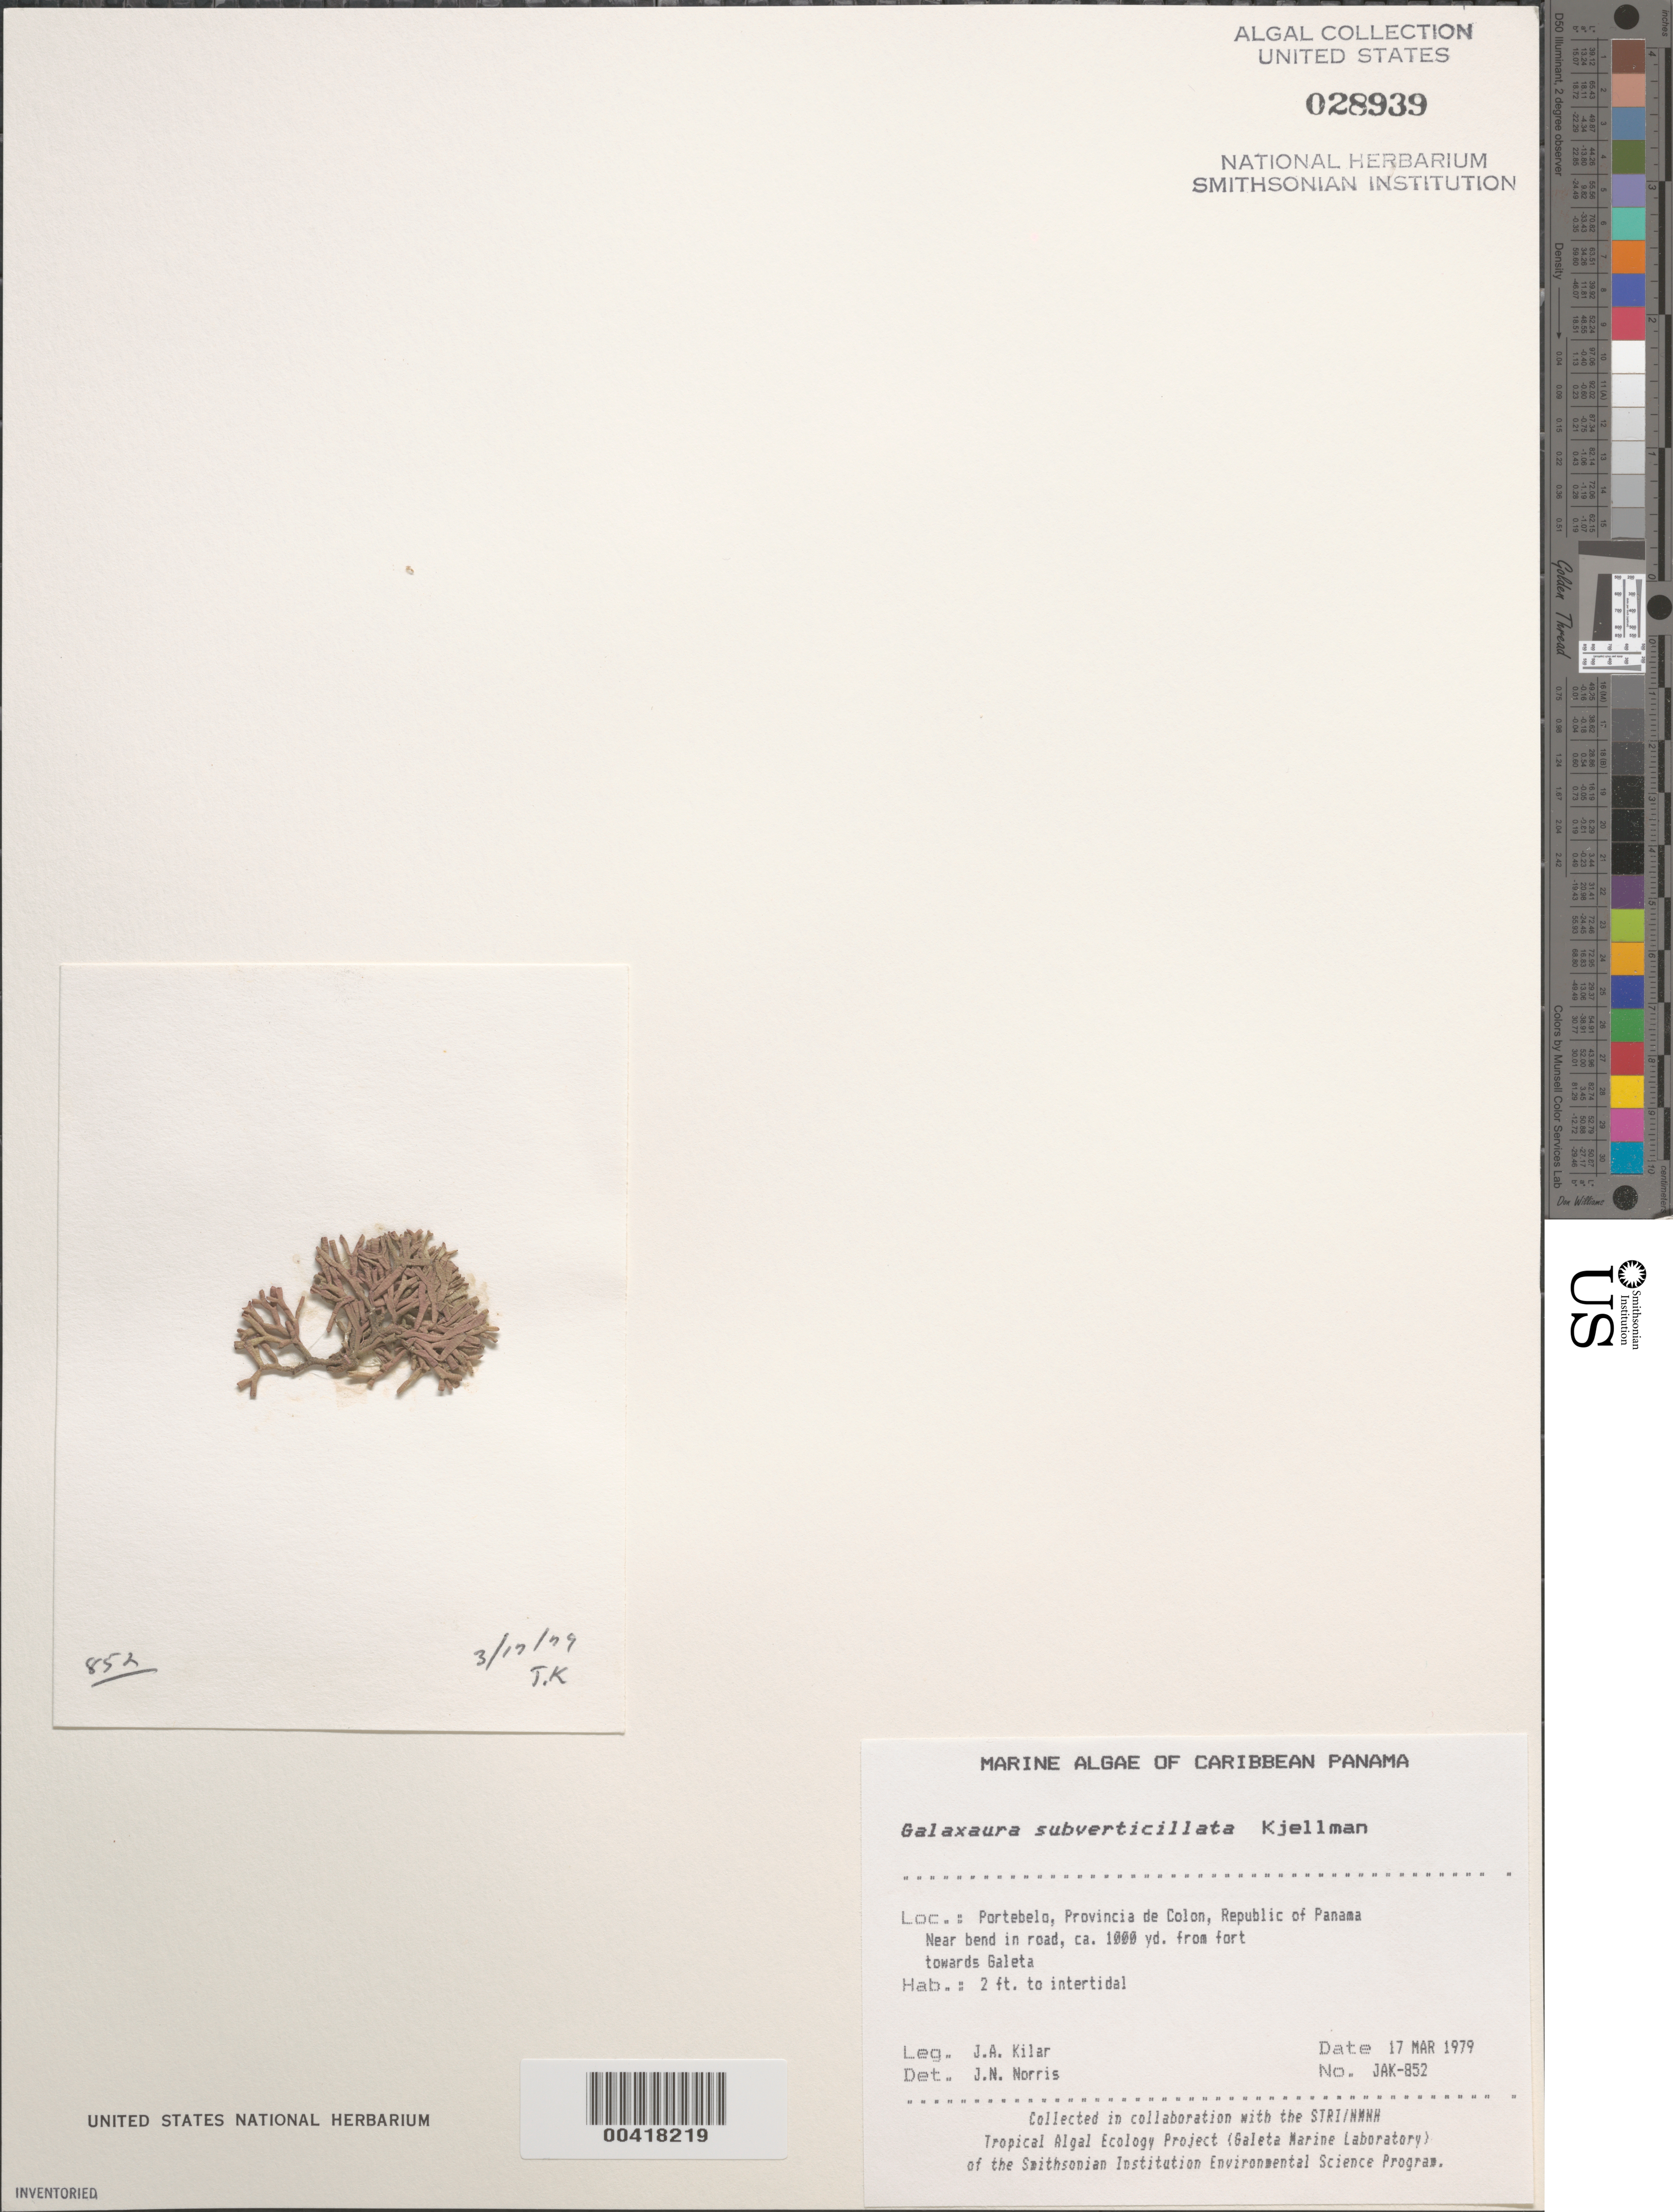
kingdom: Plantae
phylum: Rhodophyta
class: Florideophyceae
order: Nemaliales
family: Galaxauraceae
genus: Galaxaura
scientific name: Galaxaura rugosa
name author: (Ellis & Sol.) J.V.Lamouroux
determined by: Algae name updating Project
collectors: J. A. Kilar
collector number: JAK-852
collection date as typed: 17 Mar 1979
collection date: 1979-03-17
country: Panama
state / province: Colón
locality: Portebelo, near the Fort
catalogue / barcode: US 28939